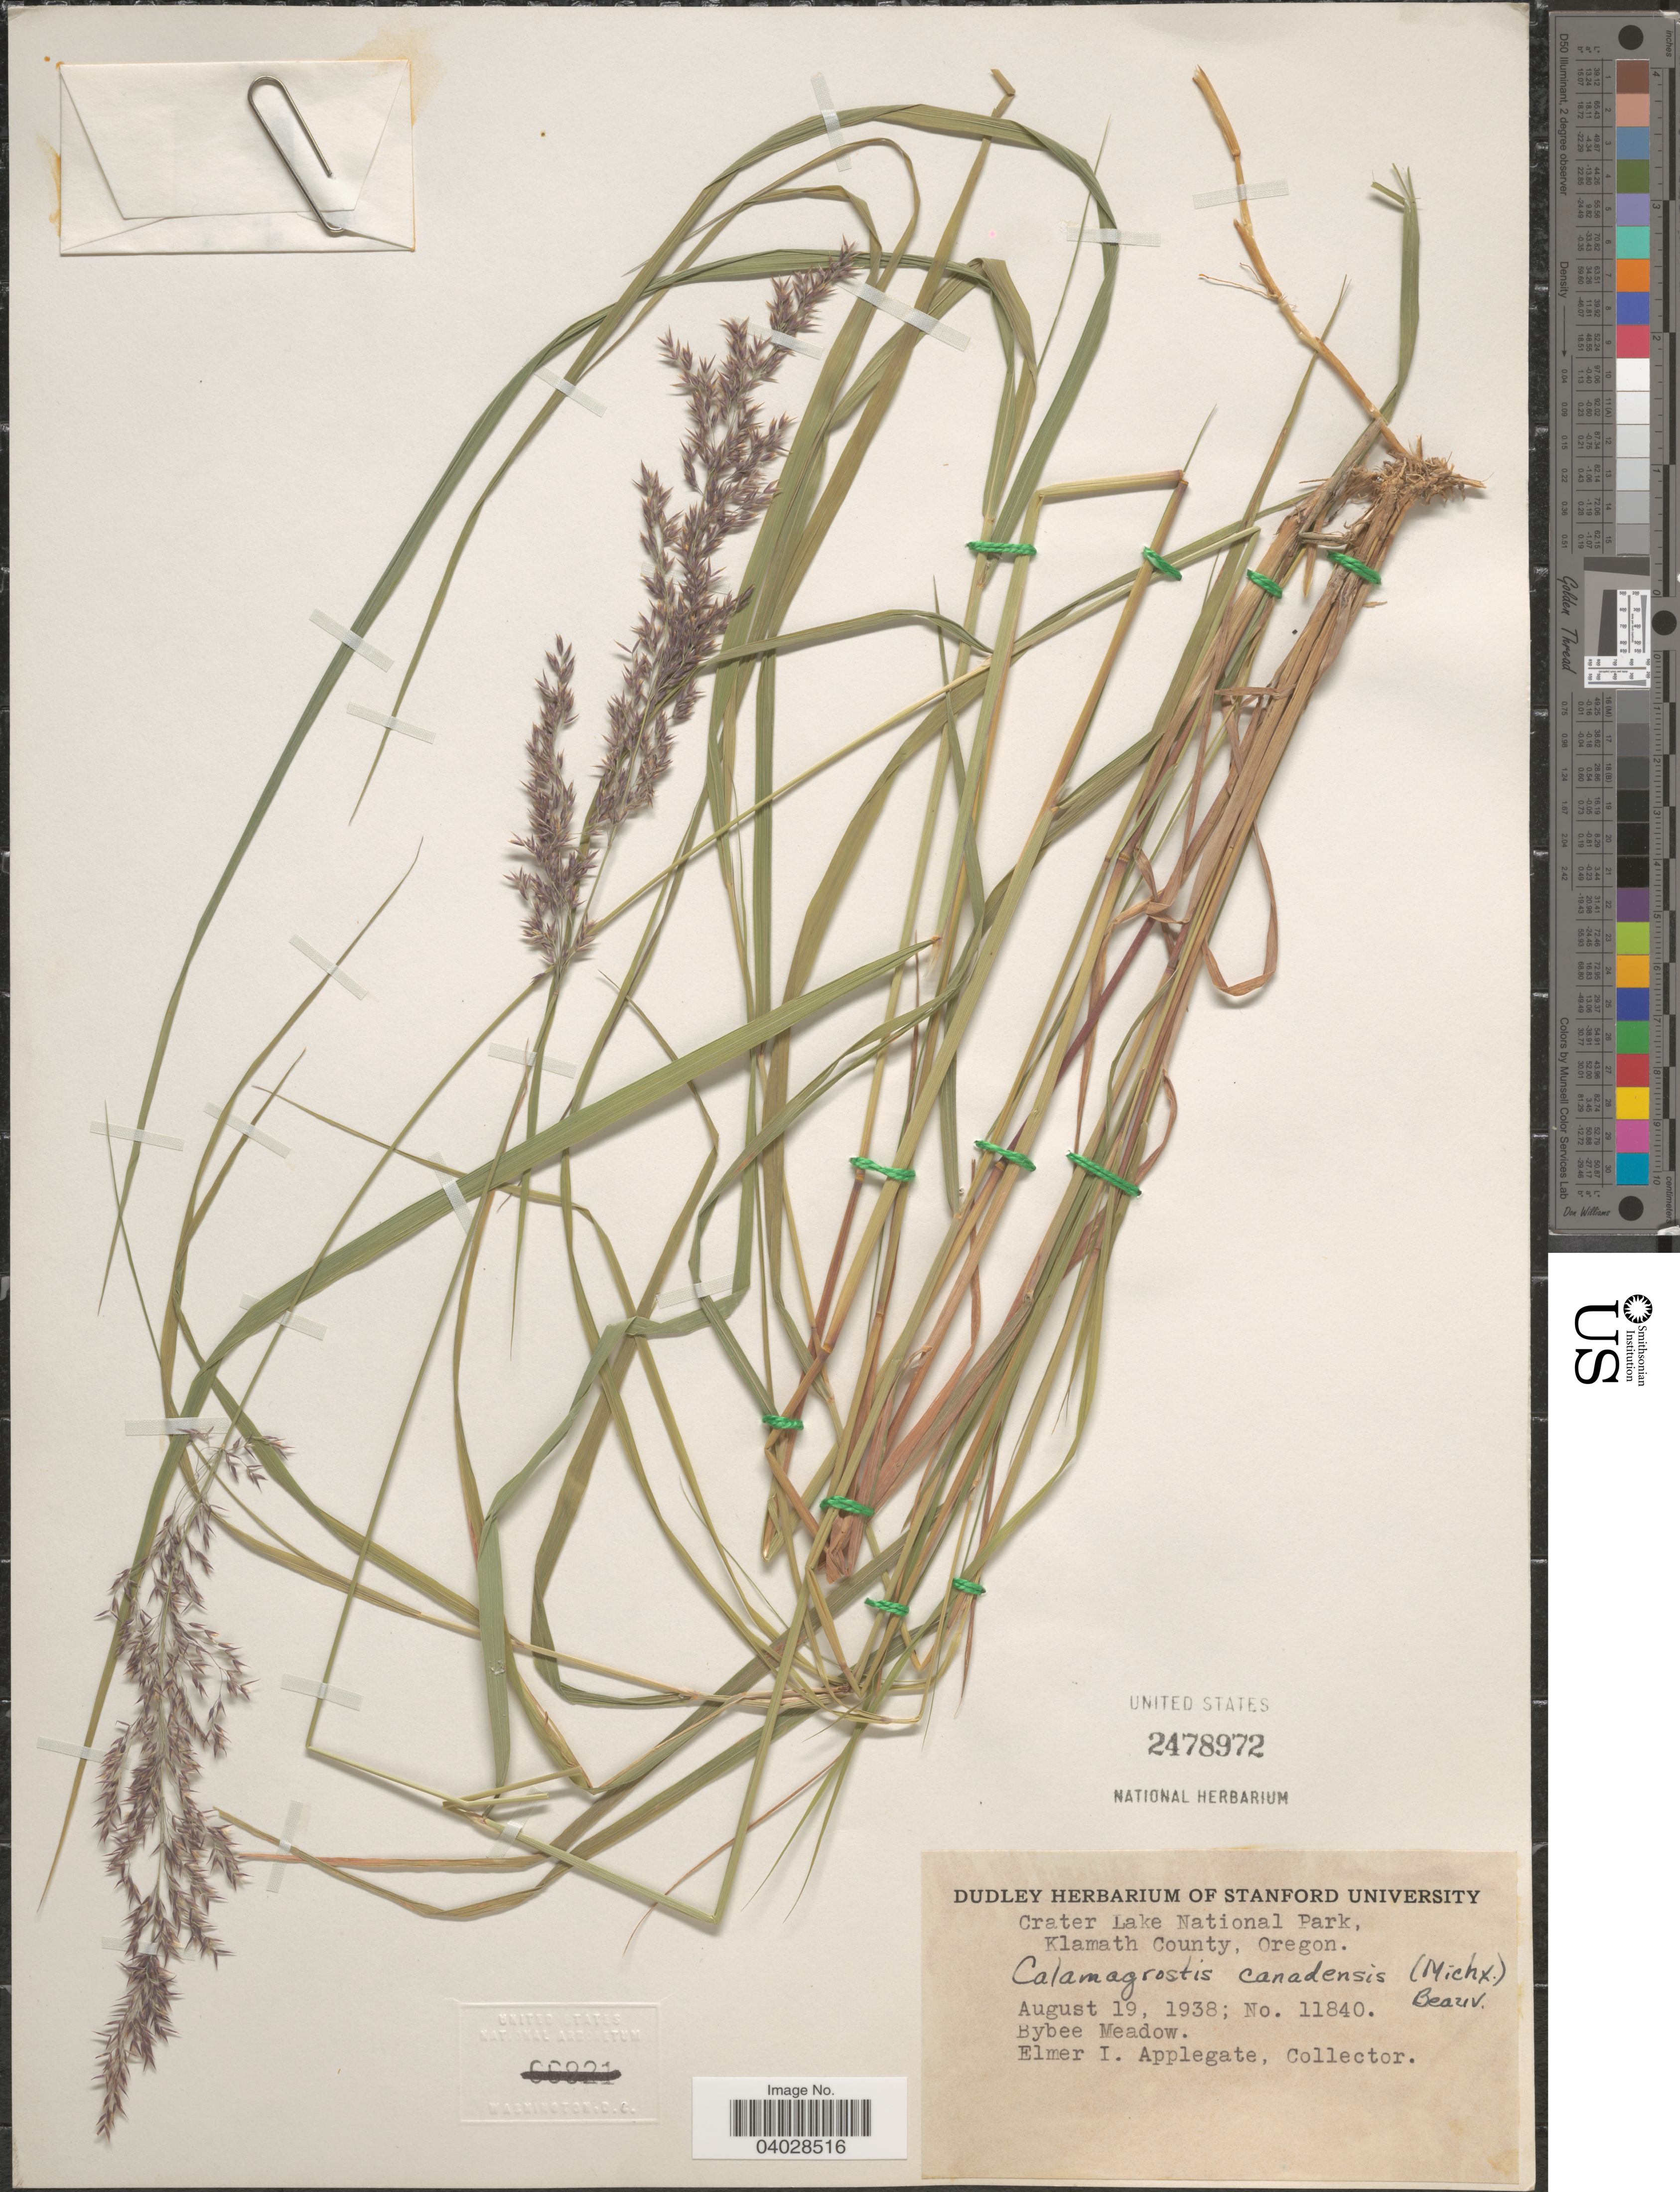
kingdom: Plantae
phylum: Tracheophyta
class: Liliopsida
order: Poales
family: Poaceae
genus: Calamagrostis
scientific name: Calamagrostis canadensis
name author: (Michx.) P. Beauv.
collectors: E. I. Applegate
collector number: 11840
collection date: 1938-08-19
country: United States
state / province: Oregon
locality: Crater Lake National Park. Klamath County. Bybee Meadow.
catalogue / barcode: US 2478972